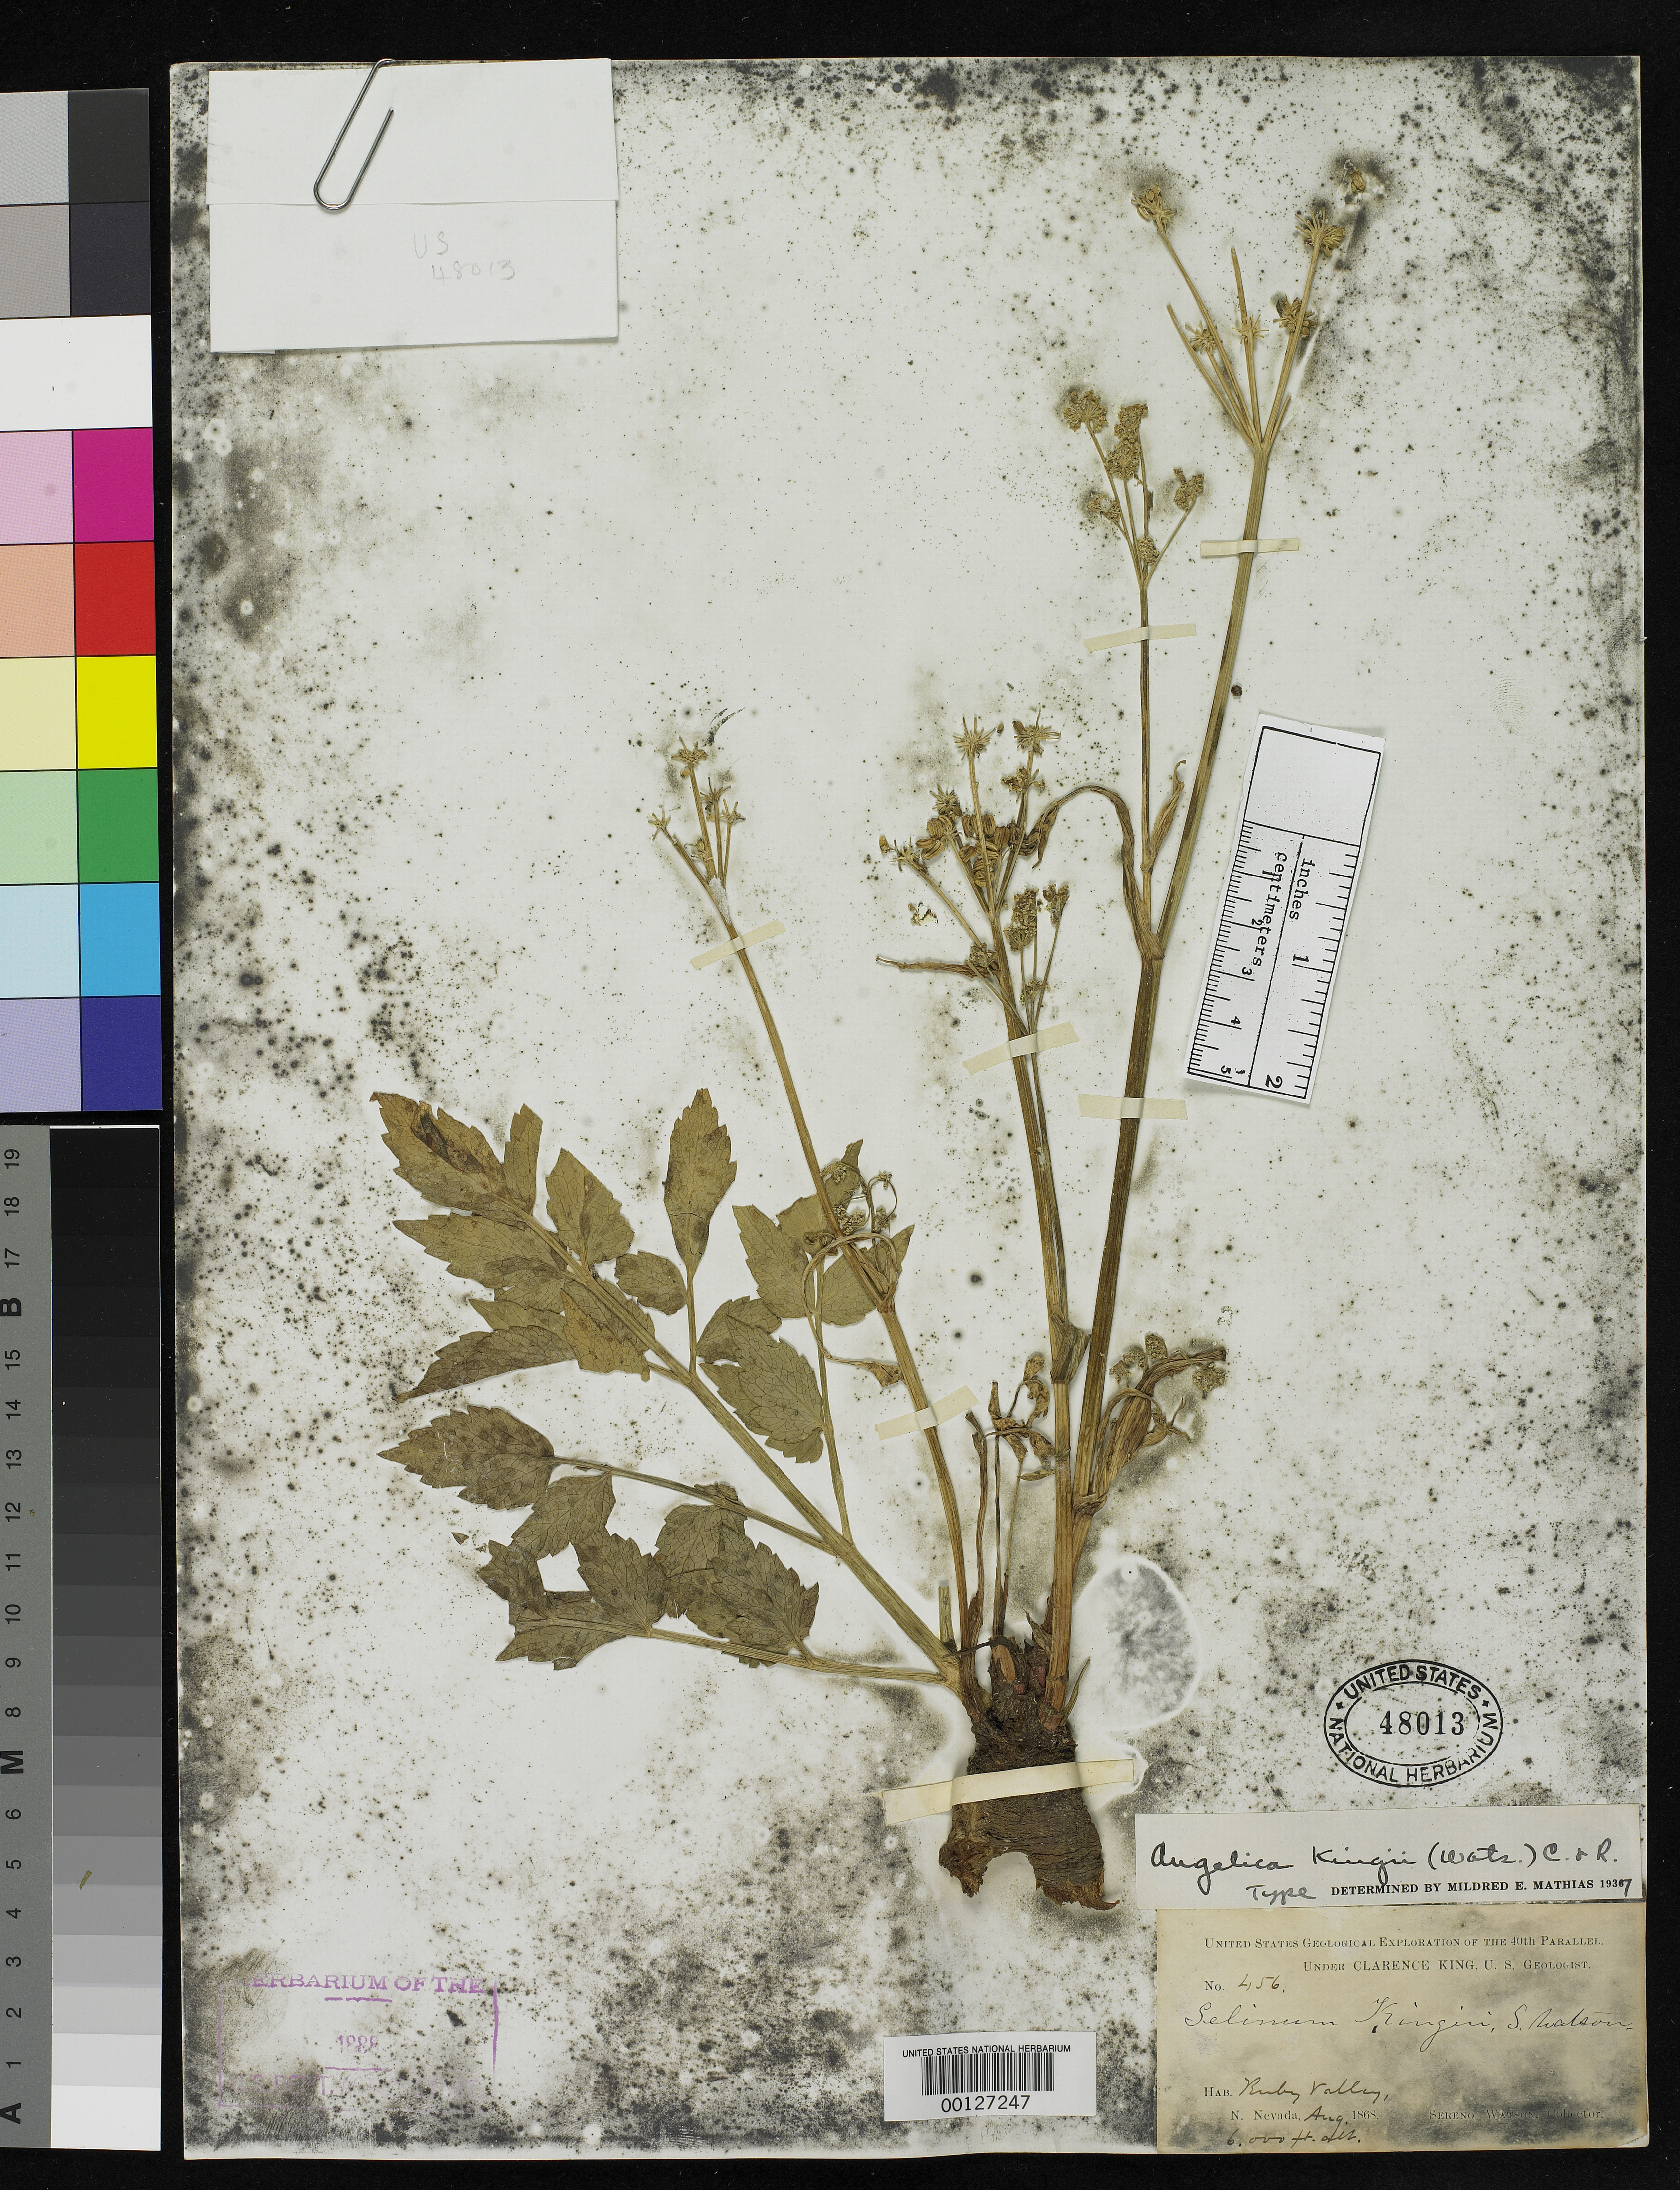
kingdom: Plantae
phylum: Tracheophyta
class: Magnoliopsida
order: Apiales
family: Apiaceae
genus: Selinum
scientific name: Selinum kingii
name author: S. Watson in C. King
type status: Syntype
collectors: S. Watson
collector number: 456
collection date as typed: Aug 1868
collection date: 1868-08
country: United States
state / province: Nevada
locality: Ruby Valley.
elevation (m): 1829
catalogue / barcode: US 48013